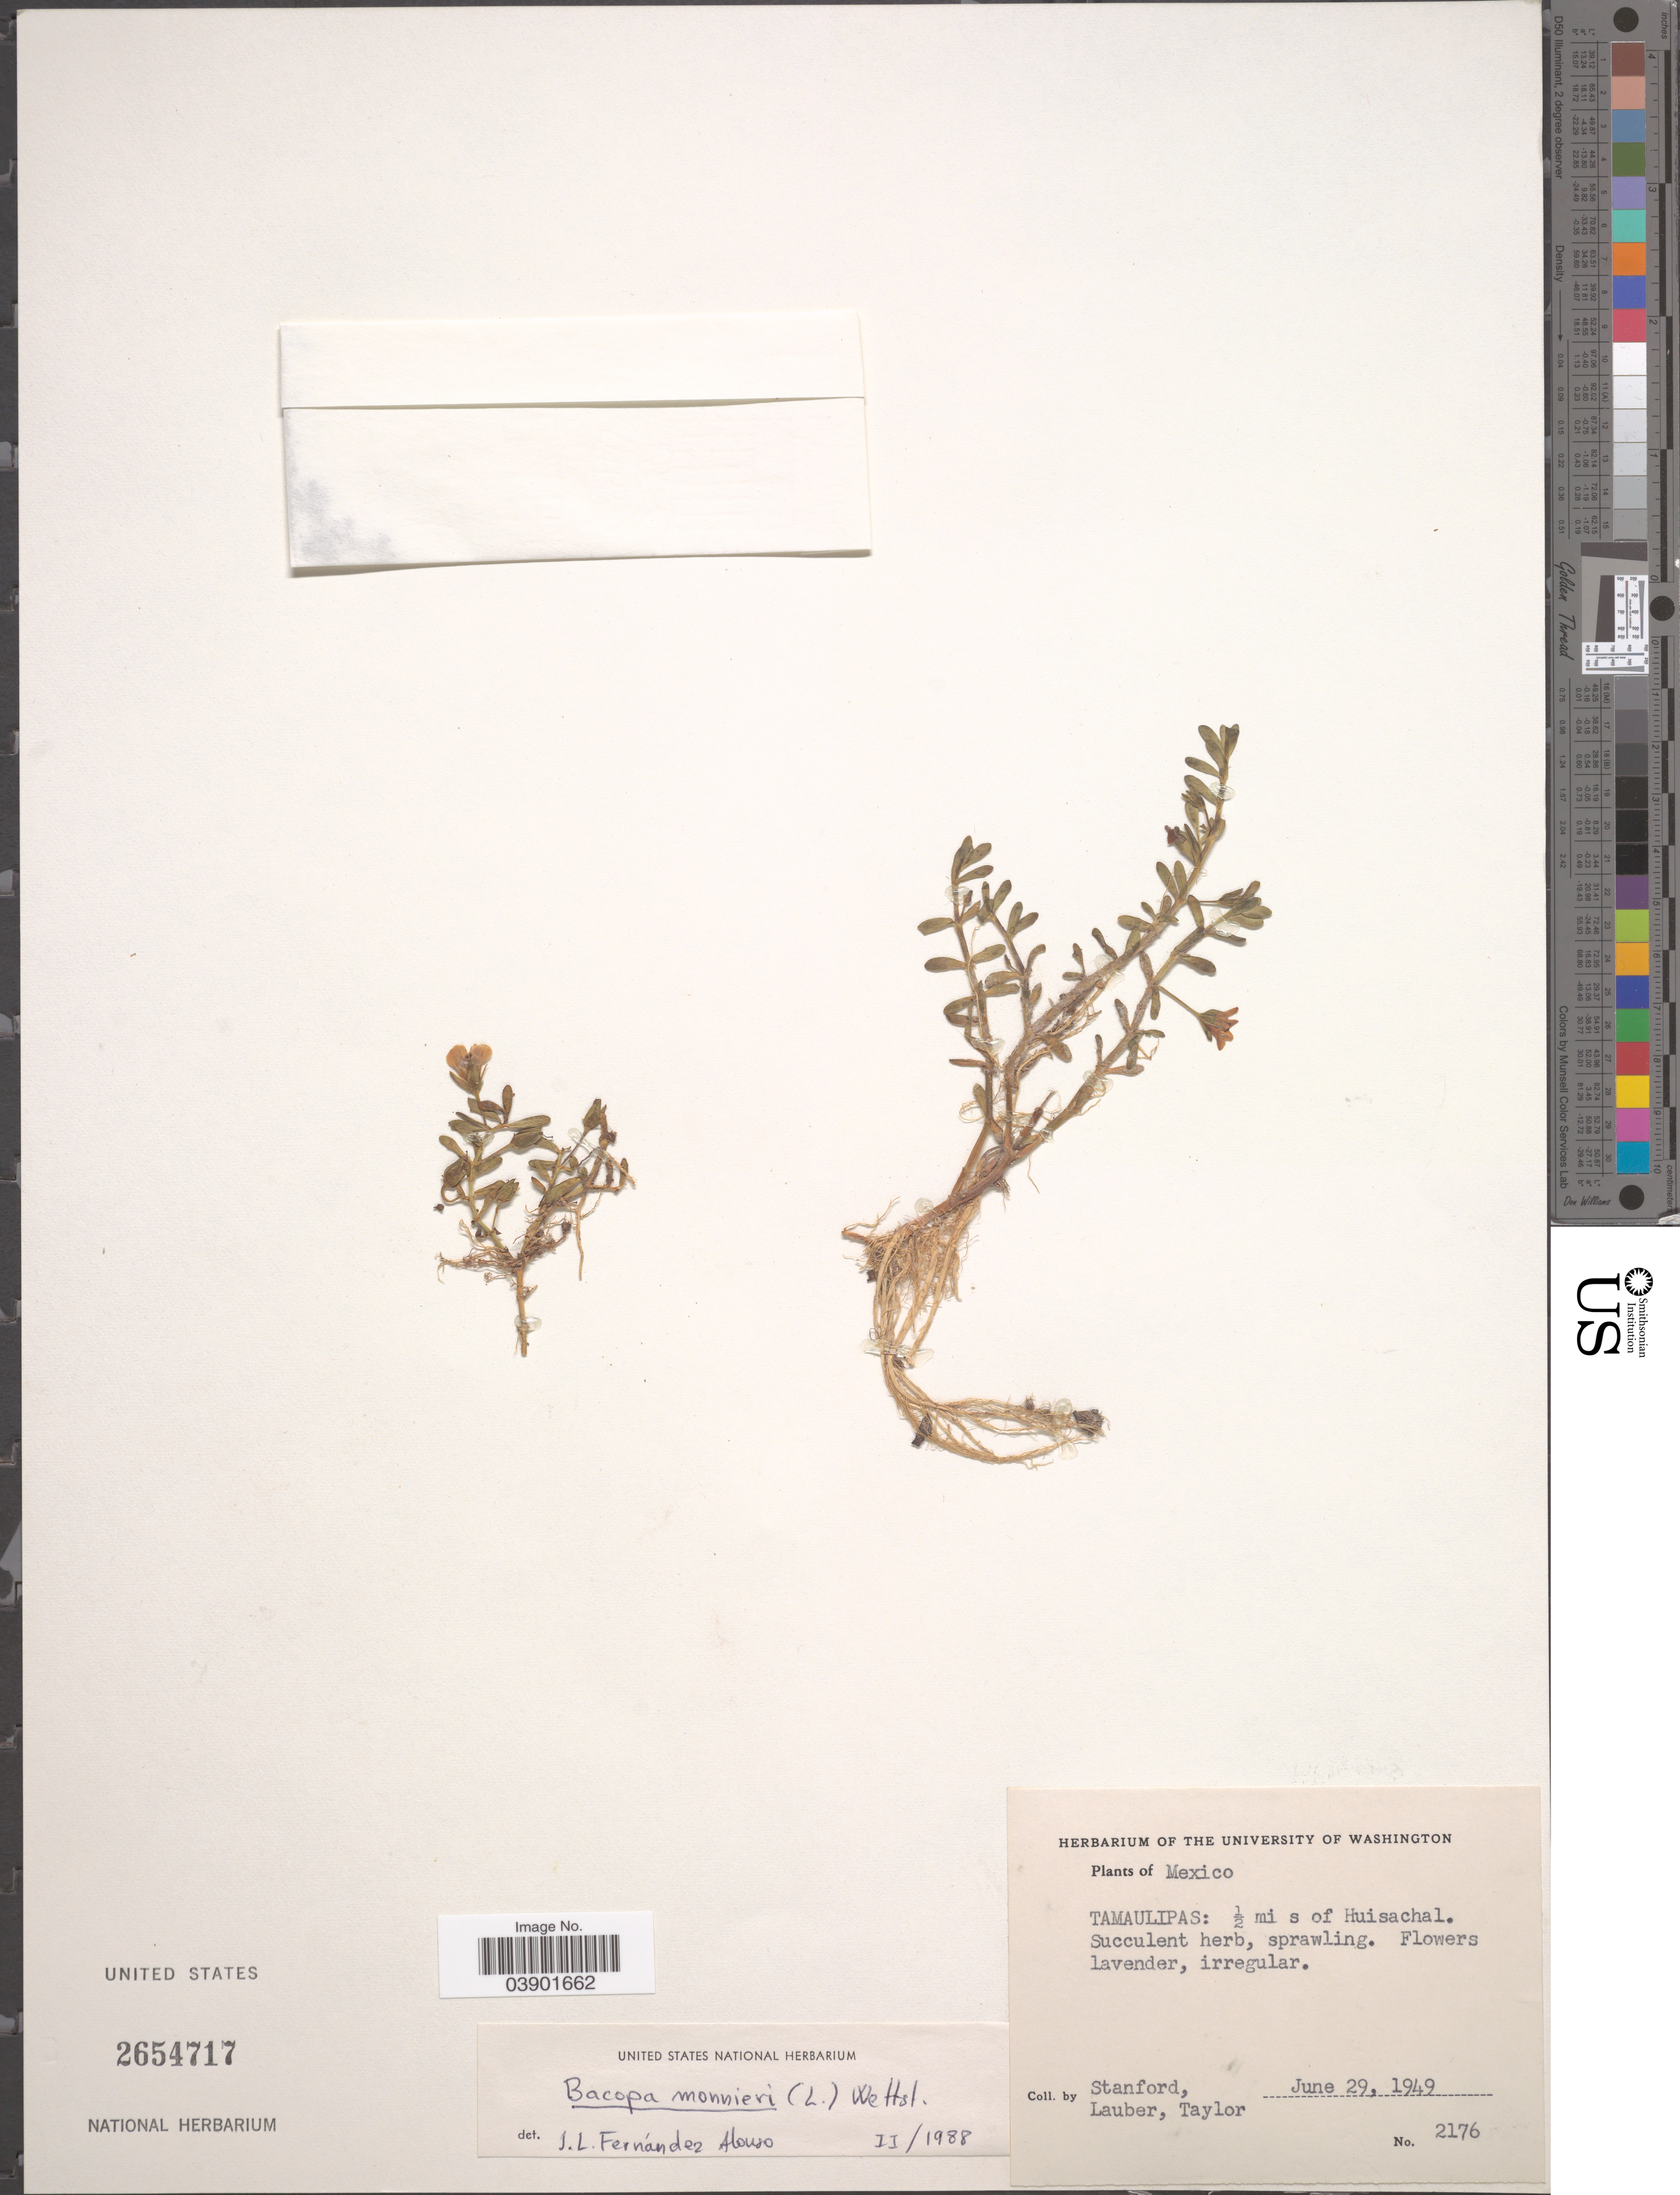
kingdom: Plantae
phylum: Tracheophyta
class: Magnoliopsida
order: Lamiales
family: Plantaginaceae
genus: Bacopa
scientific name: Bacopa monnieri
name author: (L.) Pennell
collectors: -. Stanford, Lauber, -- & -- Taylor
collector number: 2176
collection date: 1949-06-29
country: Mexico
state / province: Tamaulipas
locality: ½ mi s of Huisachal.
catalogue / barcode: US 2654717